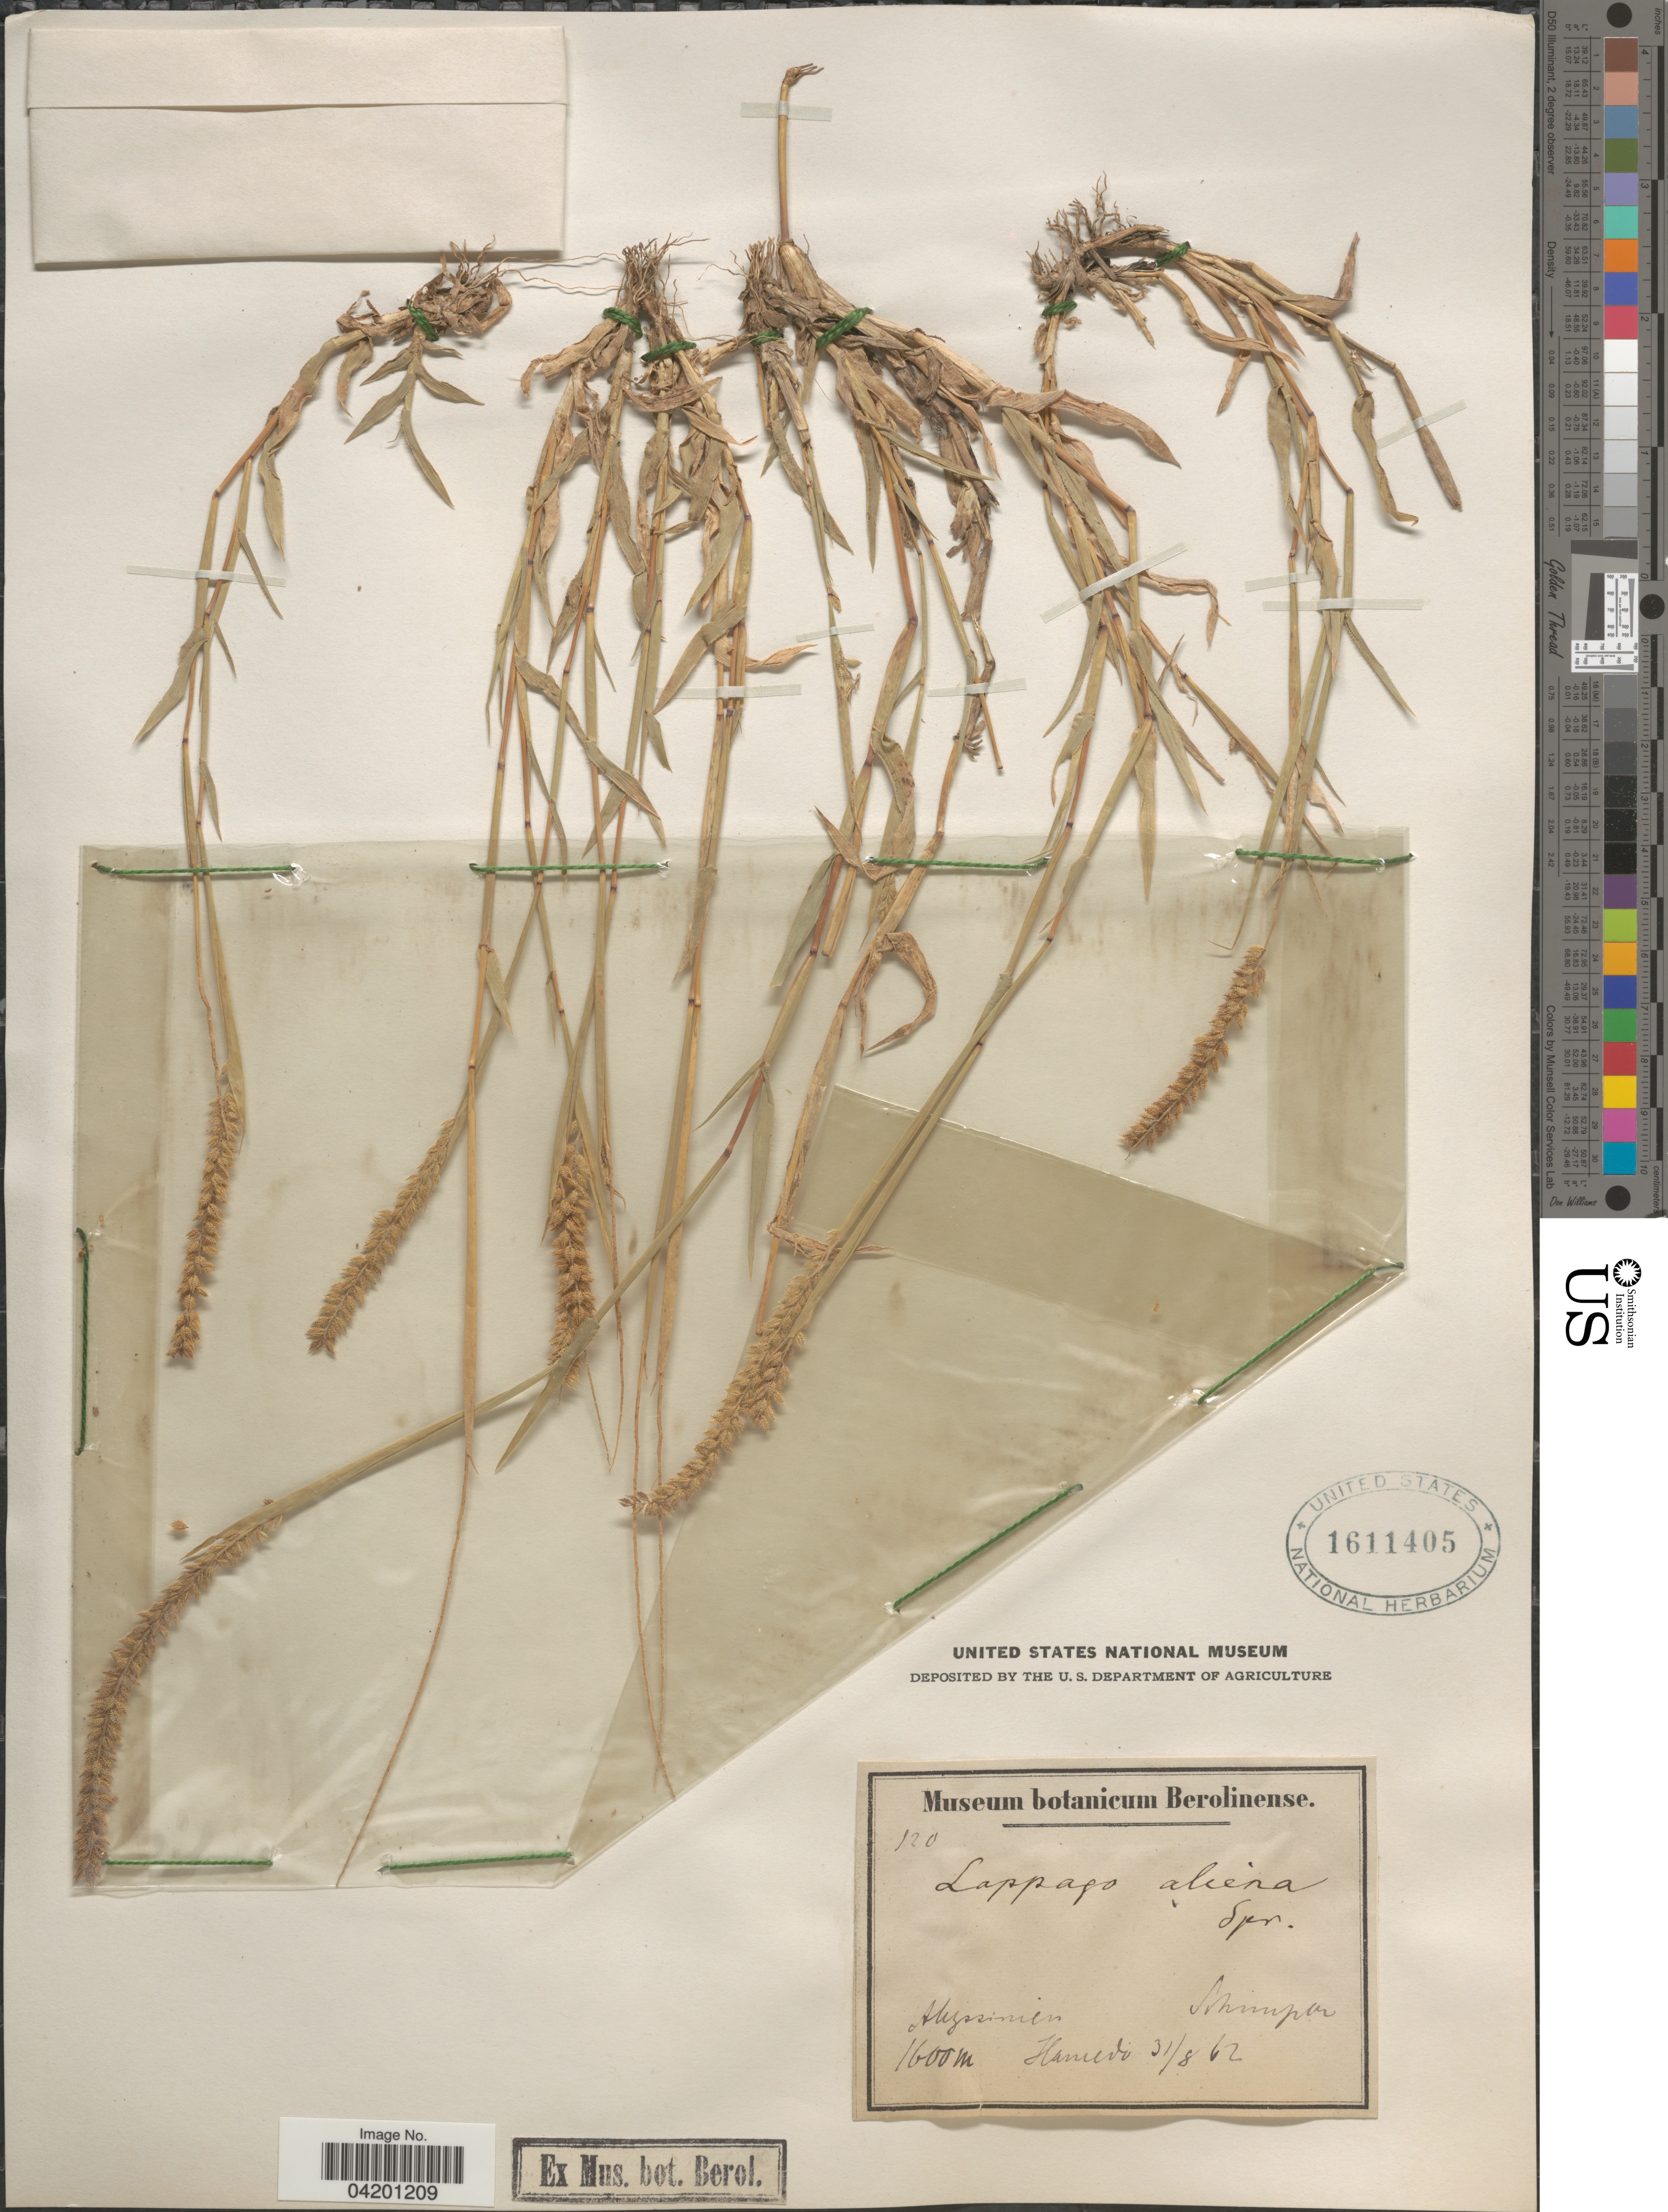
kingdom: Plantae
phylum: Tracheophyta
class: Liliopsida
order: Poales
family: Poaceae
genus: Tragus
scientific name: Tragus berteronianus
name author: Schult.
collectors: -. Schimper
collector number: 120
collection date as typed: Transcribed d/m/y: 31/8/62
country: Ethiopia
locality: Abyssinien. Hamedo.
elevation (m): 1600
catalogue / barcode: US 1611405